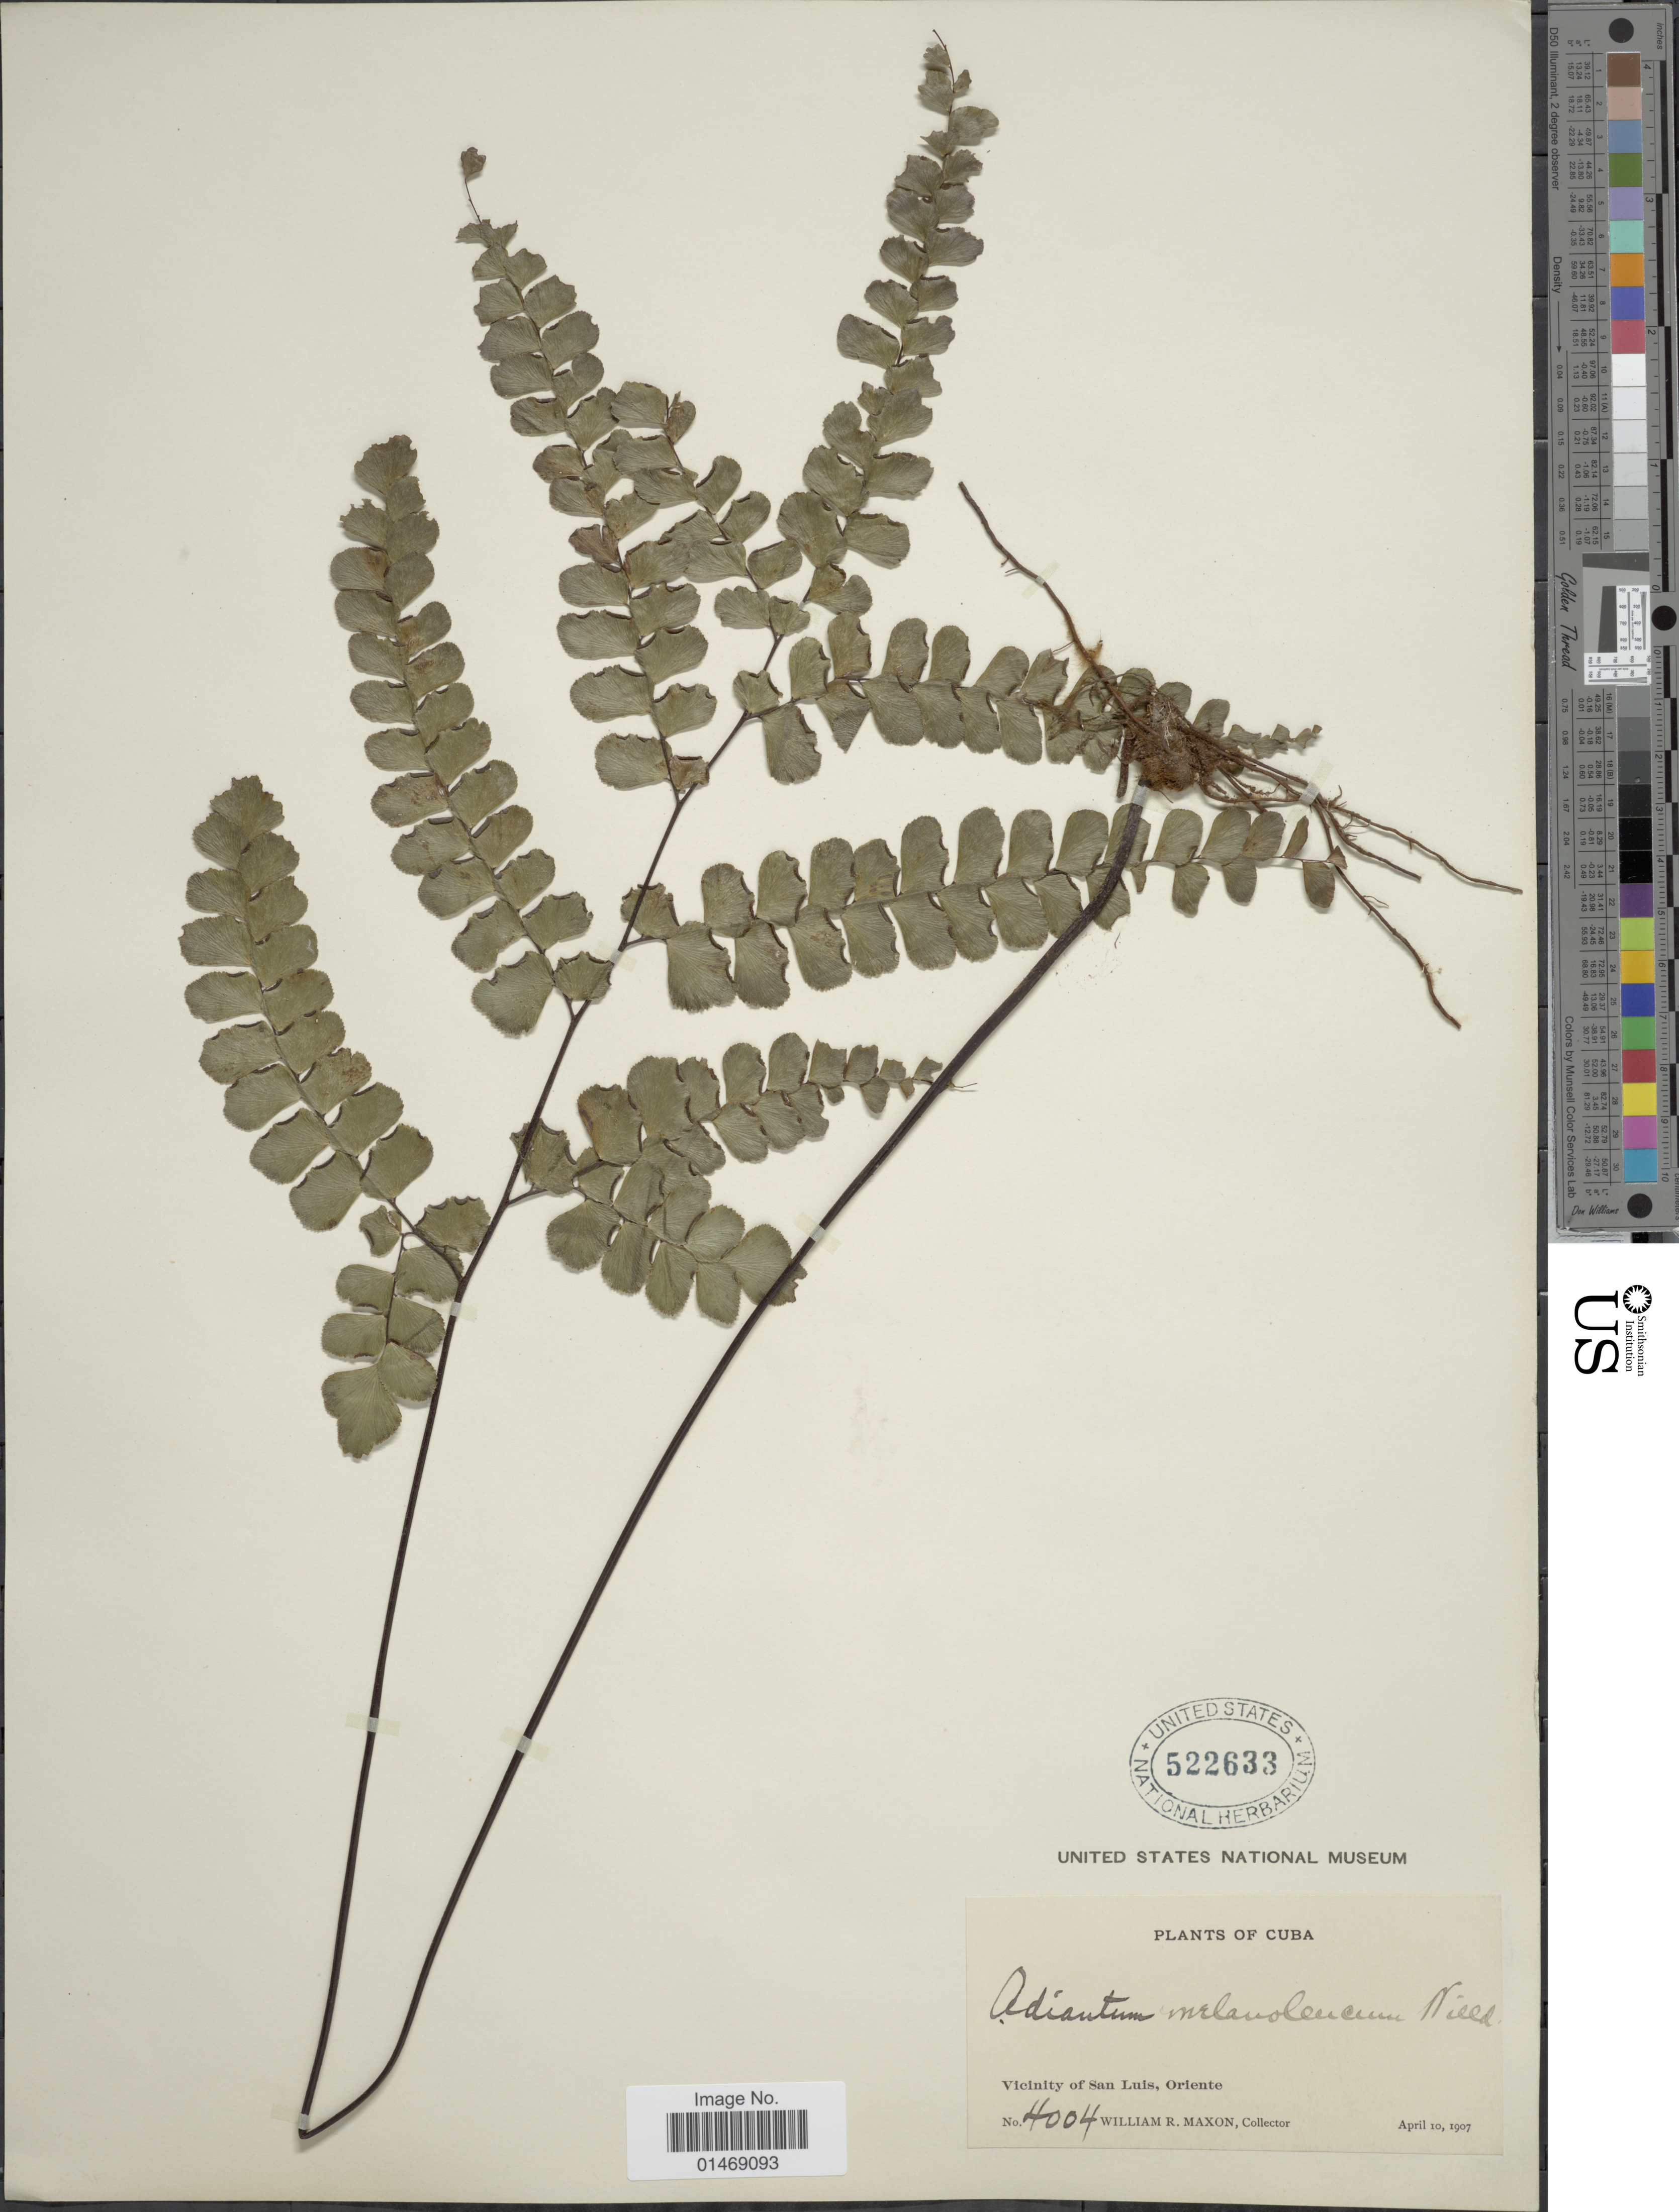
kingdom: Plantae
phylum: Tracheophyta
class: Polypodiopsida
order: Polypodiales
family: Pteridaceae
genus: Adiantum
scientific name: Adiantum melanoleucum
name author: Willd.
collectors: W. R. Maxon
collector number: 4004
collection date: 1907-04-10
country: Cuba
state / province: Oriente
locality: Vicinity of San Luis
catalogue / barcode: US 522633